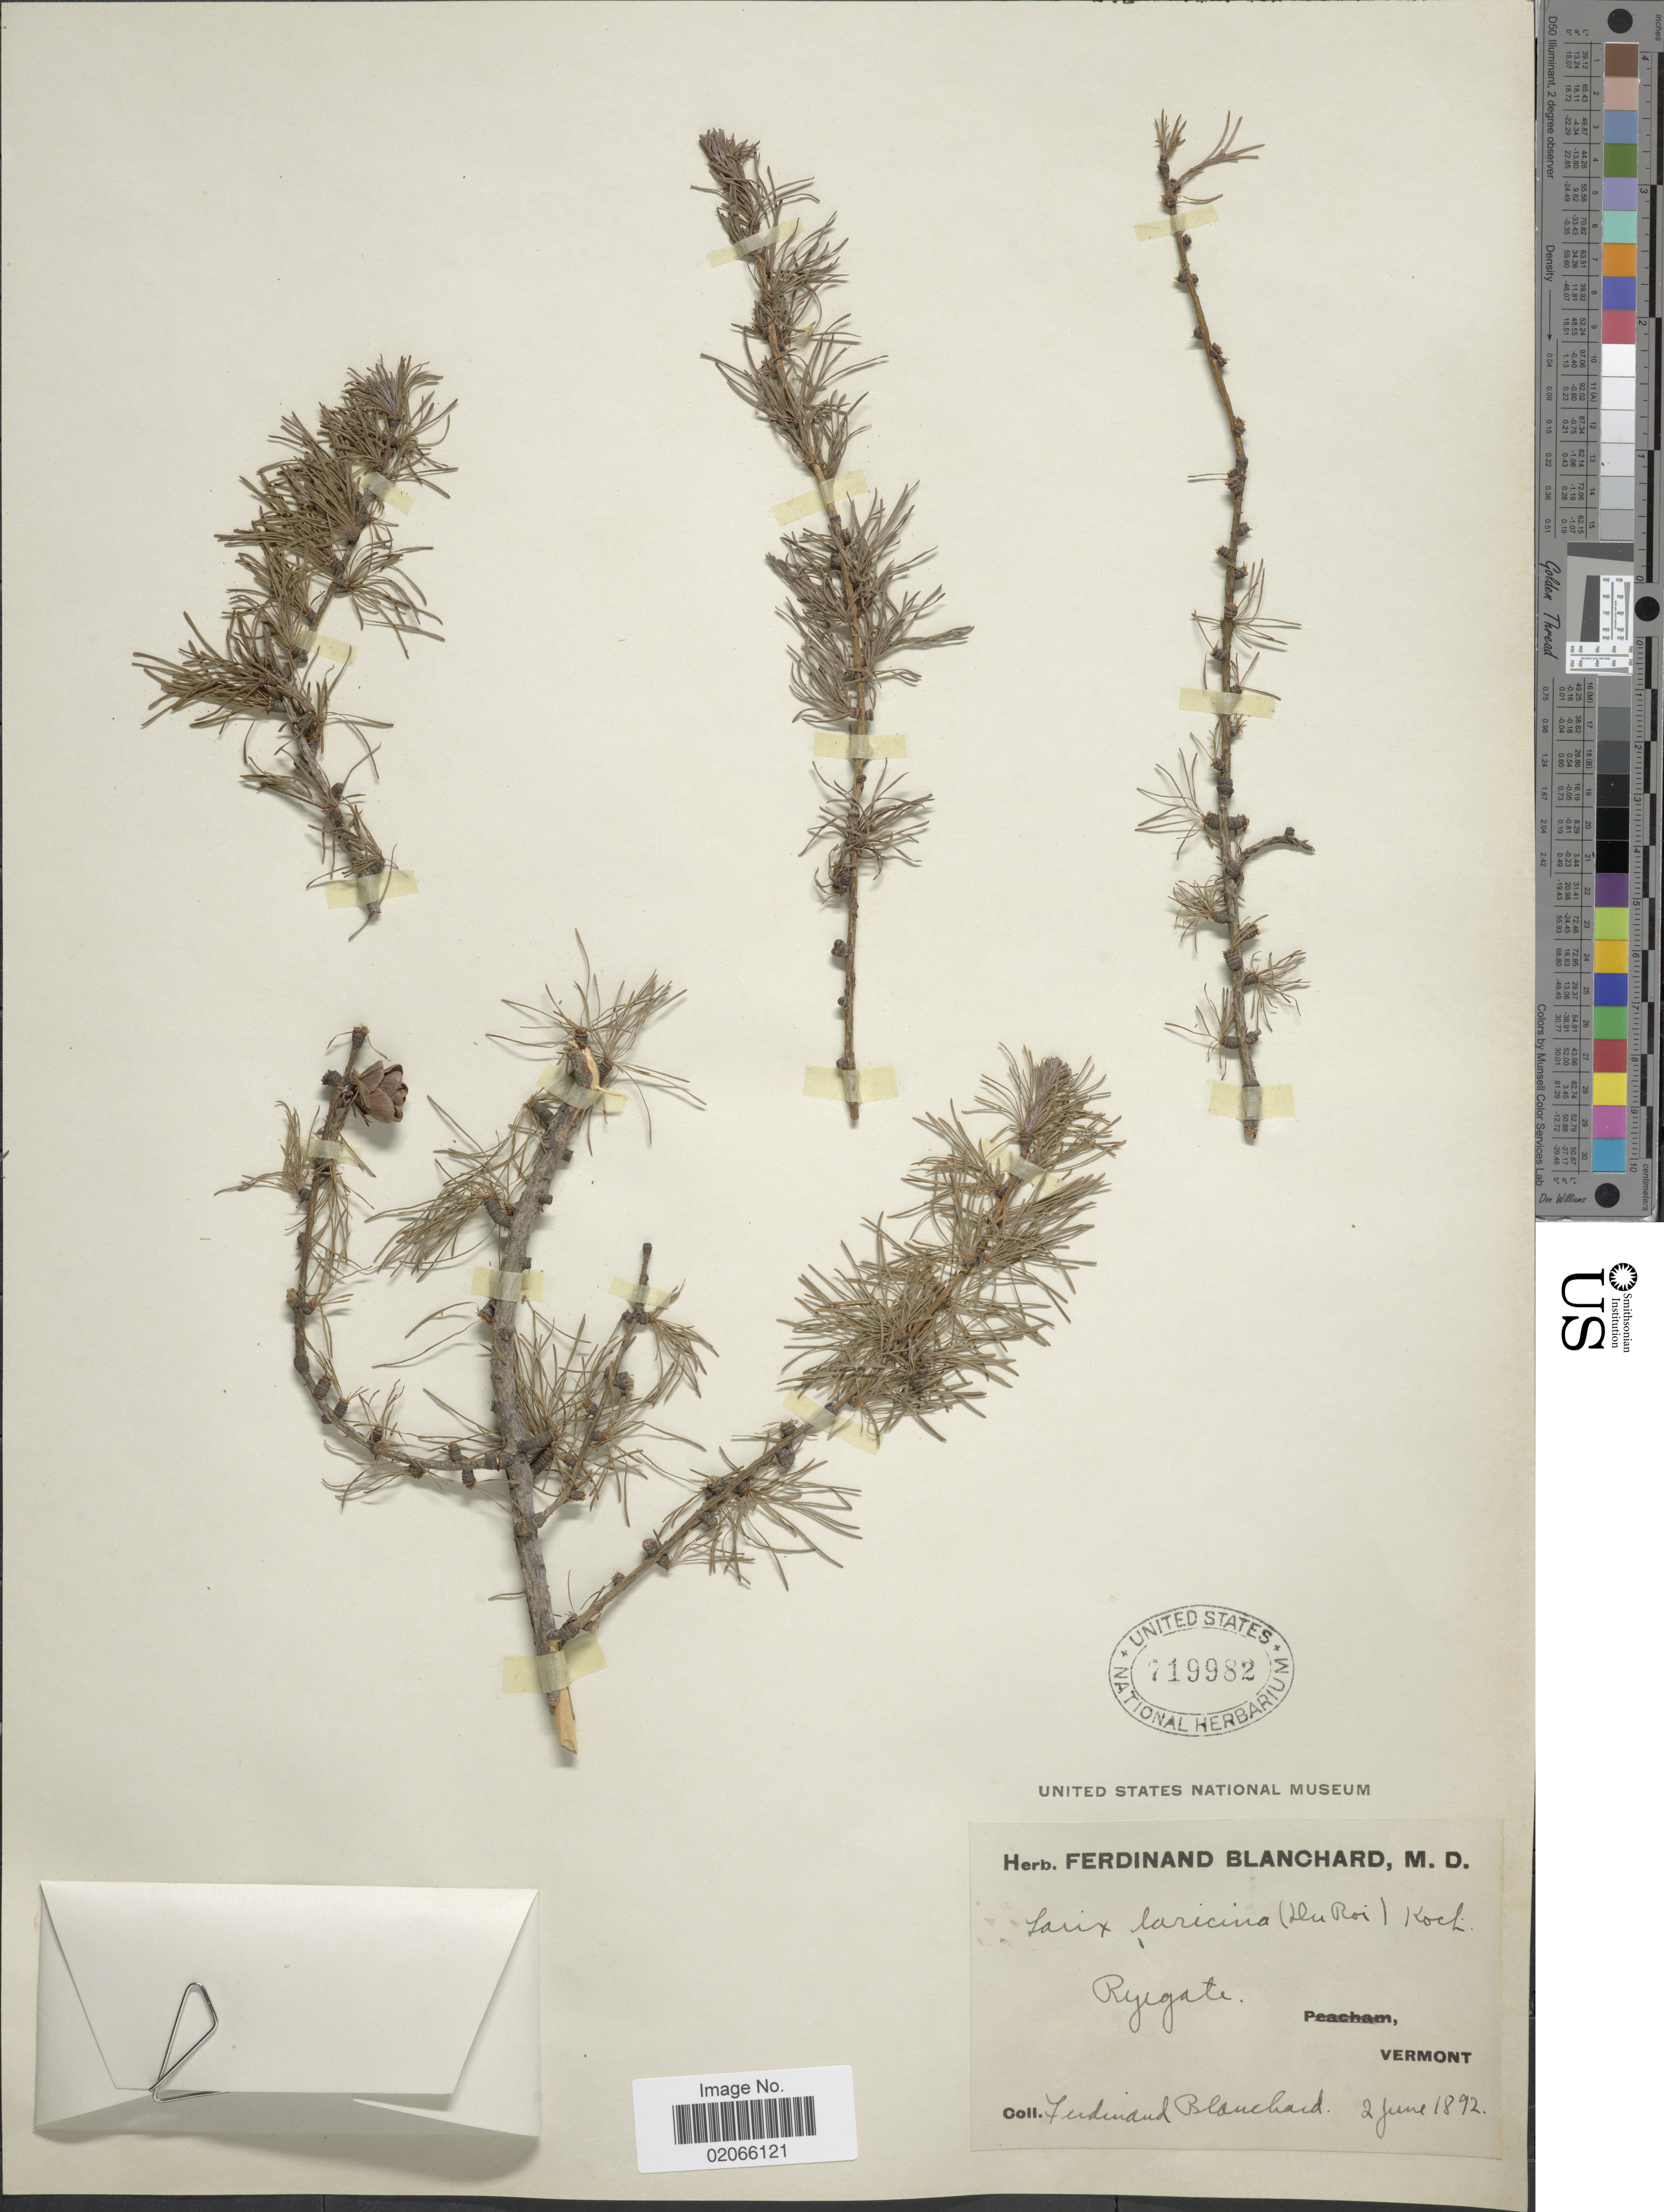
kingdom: Plantae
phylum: Tracheophyta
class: Pinopsida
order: Pinales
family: Pinaceae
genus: Larix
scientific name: Larix laricina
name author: (Du Roi) K. Koch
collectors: F. Blanchard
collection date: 1892-06-02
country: United States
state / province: Vermont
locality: Ryegate Vermont.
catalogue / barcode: US 719982